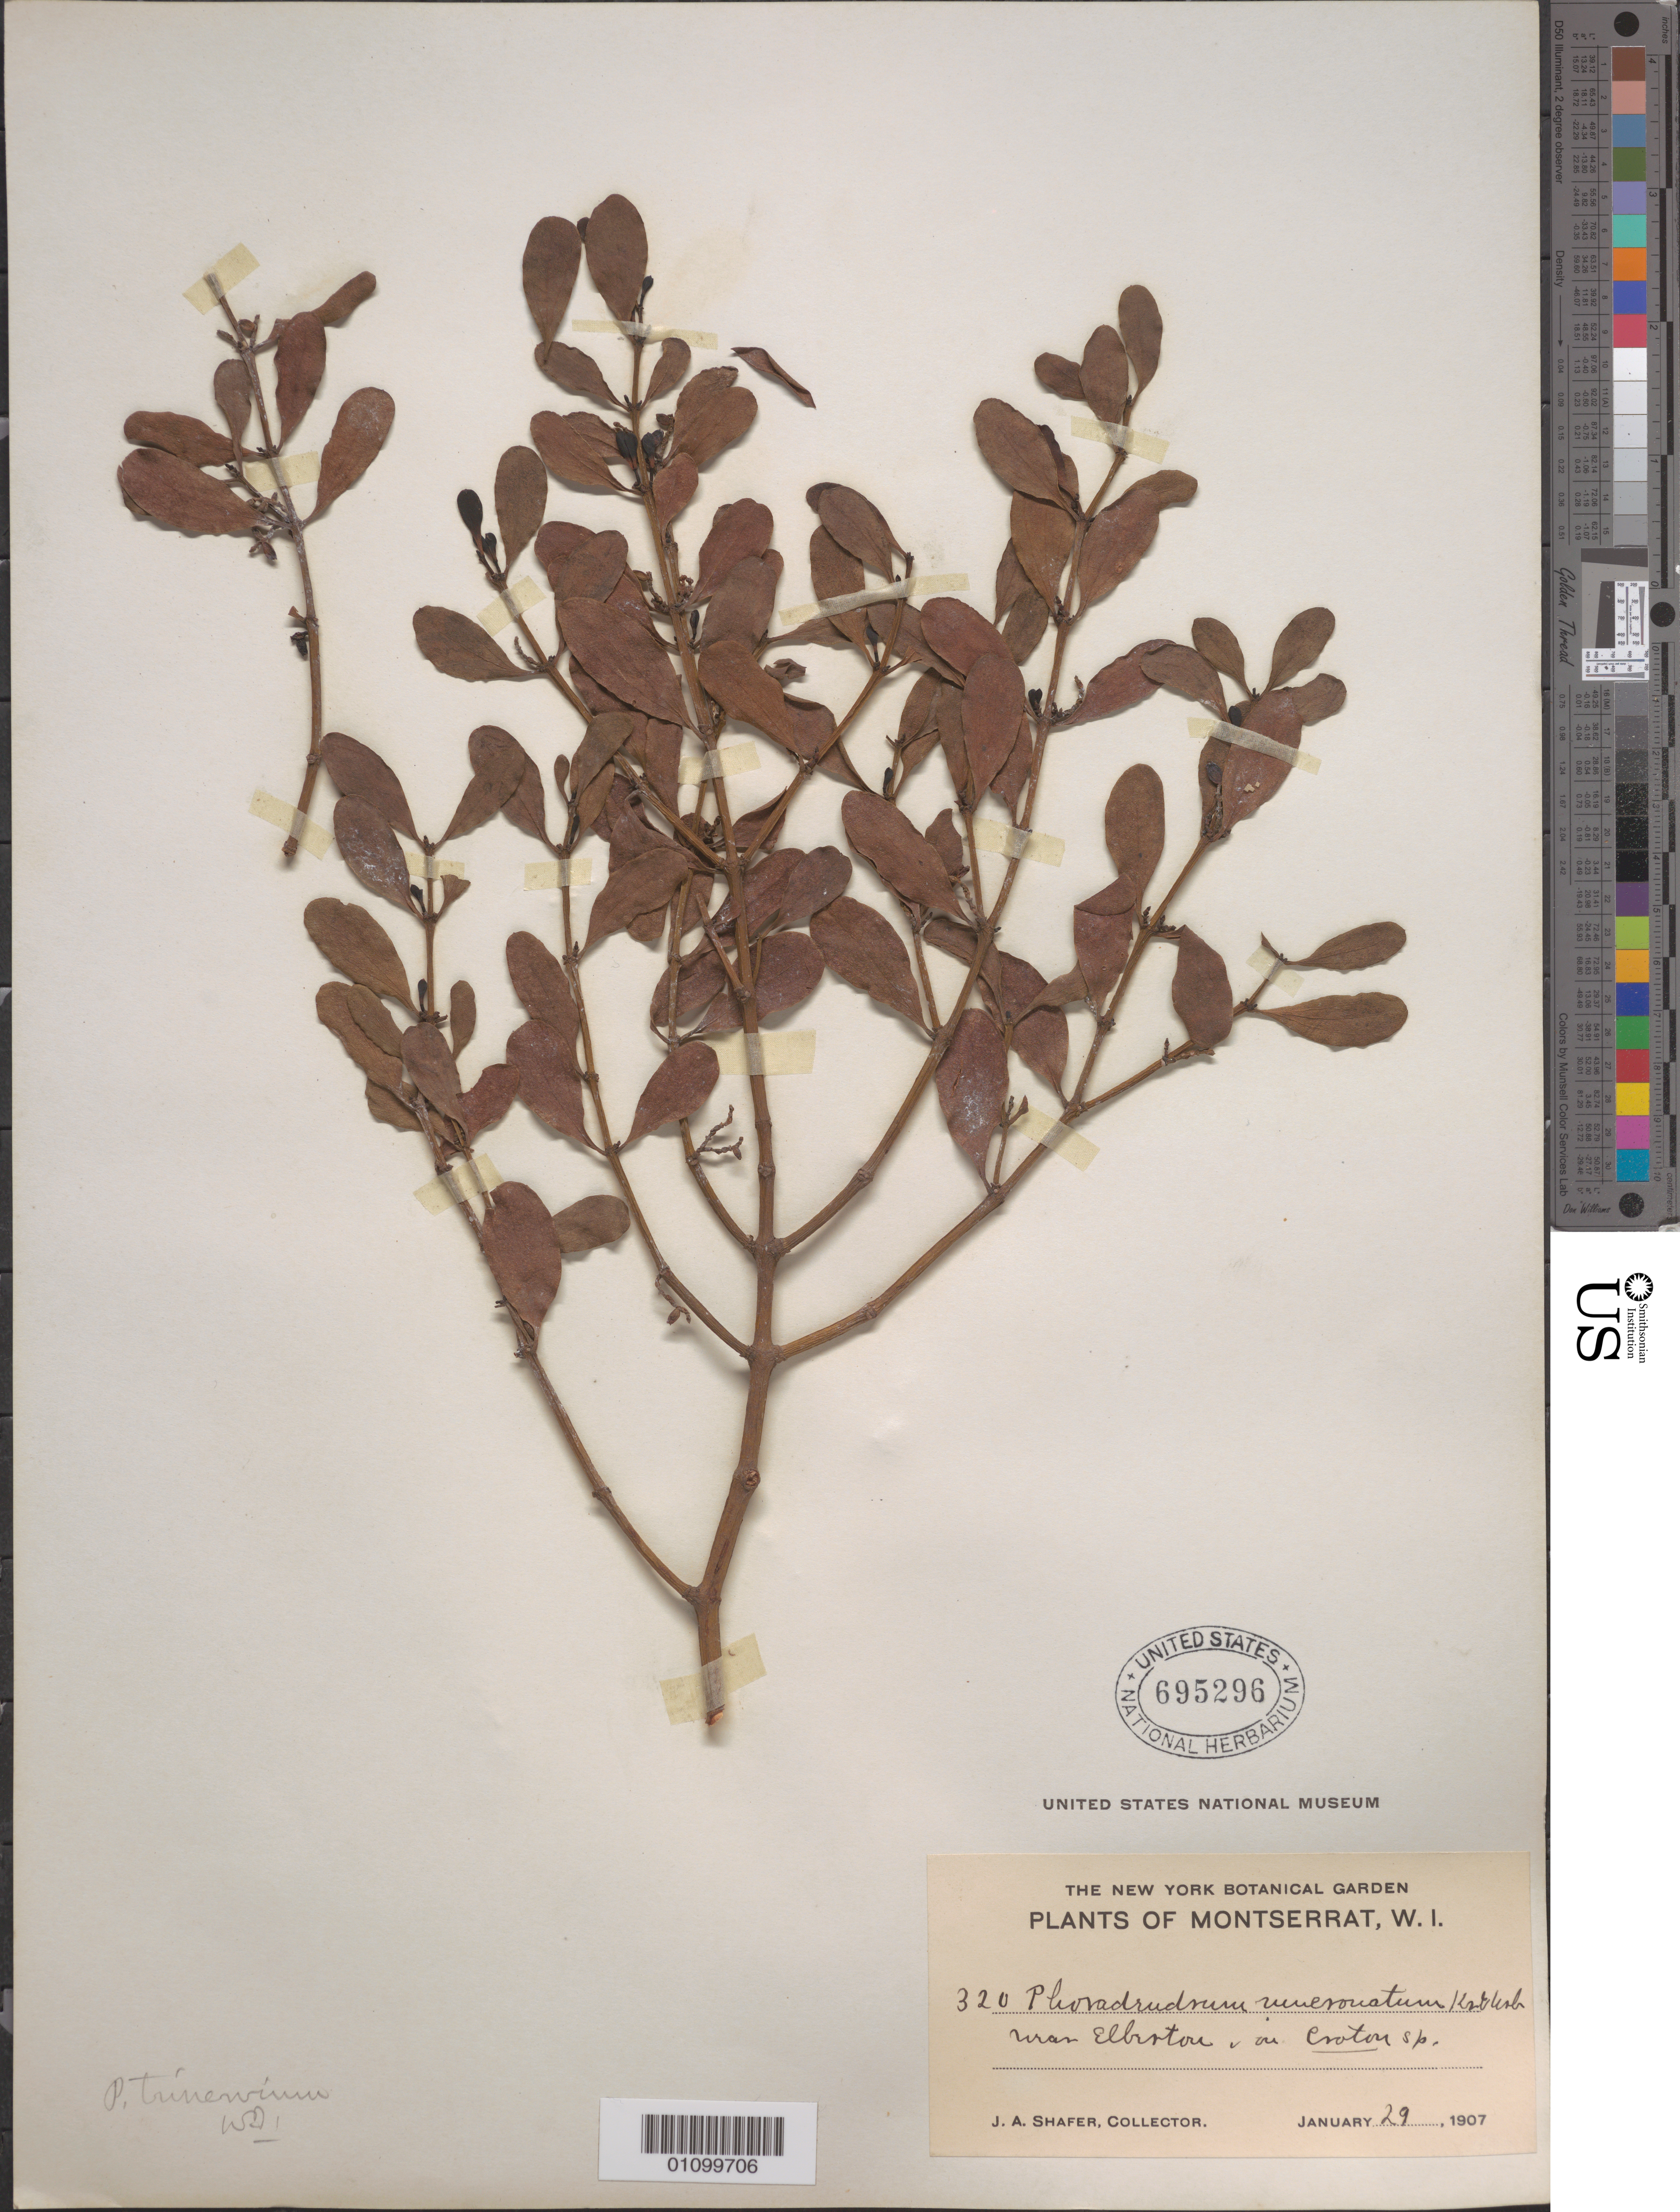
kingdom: Plantae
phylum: Tracheophyta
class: Magnoliopsida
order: Santalales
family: Viscaceae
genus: Phoradendron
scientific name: Phoradendron trinervium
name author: (Lam.) Griseb.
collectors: J. A. Shafer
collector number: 320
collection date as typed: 29 Jan 1907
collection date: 1907-01-29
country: Montserrat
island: Montserrat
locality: near Elberton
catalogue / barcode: US 695296